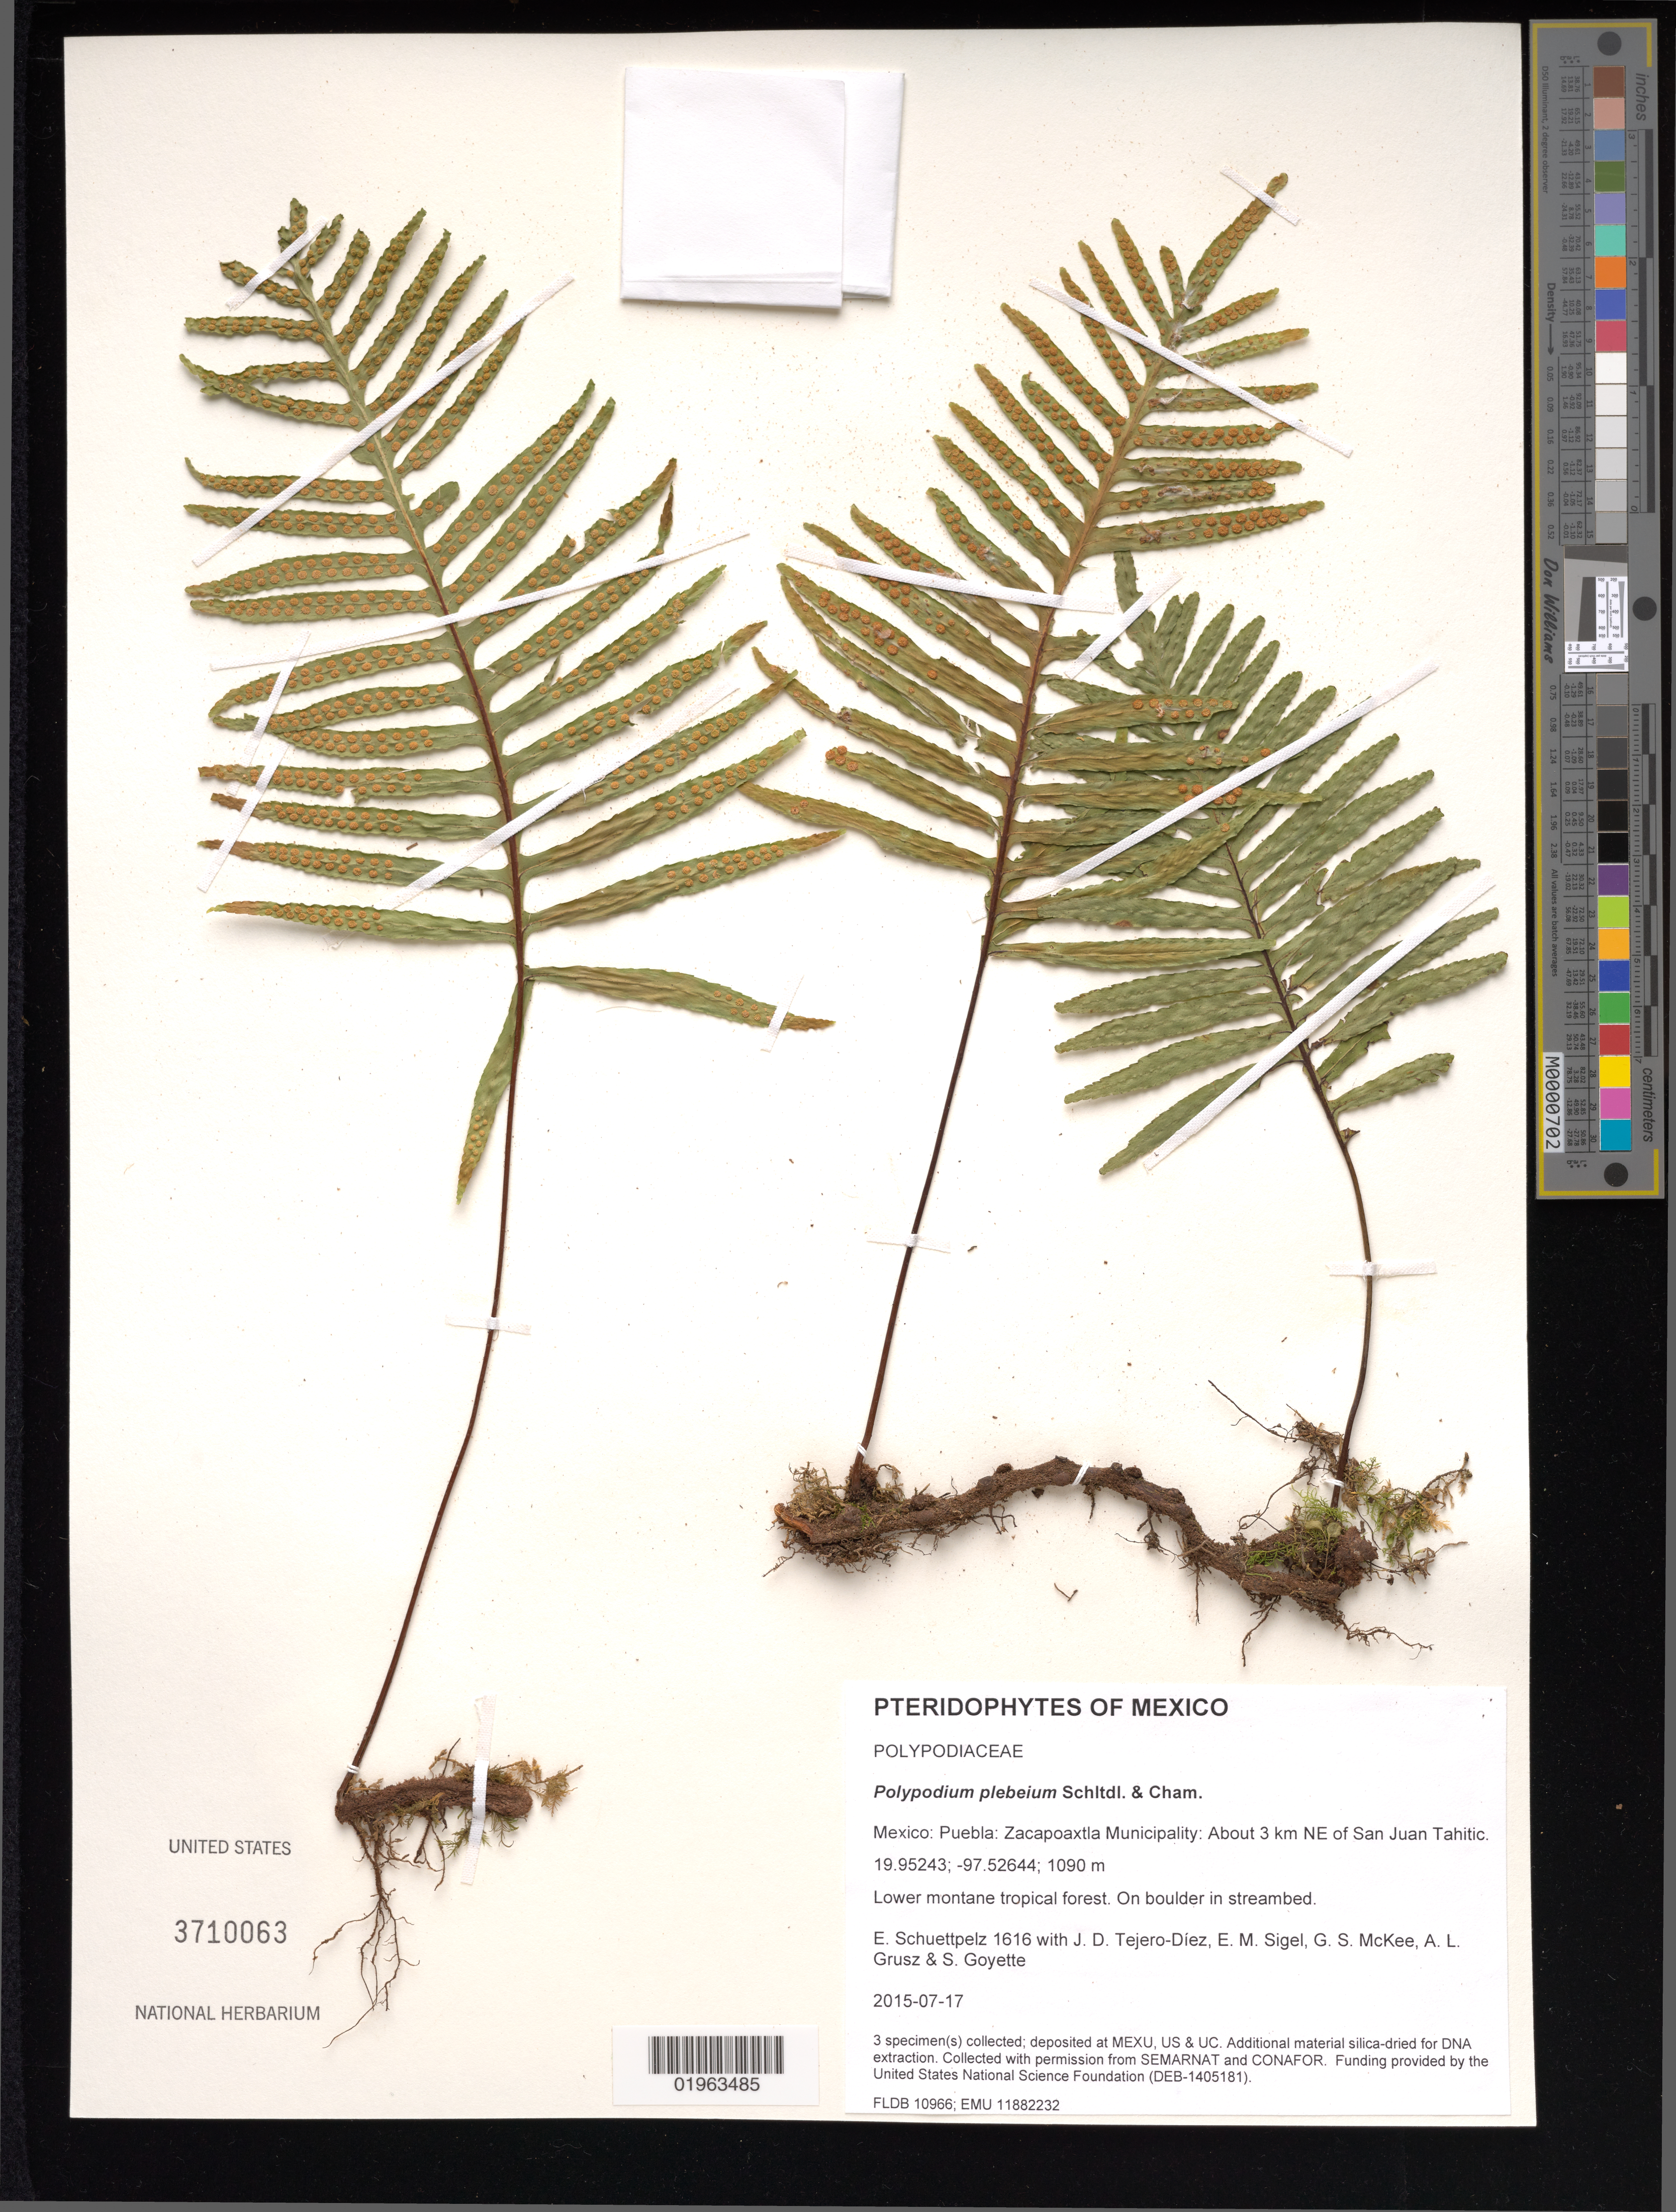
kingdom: Plantae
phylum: Tracheophyta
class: Polypodiopsida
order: Polypodiales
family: Polypodiaceae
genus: Pleopeltis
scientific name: Pleopeltis plebeia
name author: (Schltdl. ex Cham.) A.R. Sm. & Tejero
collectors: E. Schuettpelz, D. Tejero-Díez, E. M. Sigel, G. S. McKee & A. Grusz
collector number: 1616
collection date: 2015-07-17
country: Mexico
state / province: Puebla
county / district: Zacapoaxtla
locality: About 3 km NE of San Juan Tahitic.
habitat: Lower montane tropical forest.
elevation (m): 1090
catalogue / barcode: US 3710063